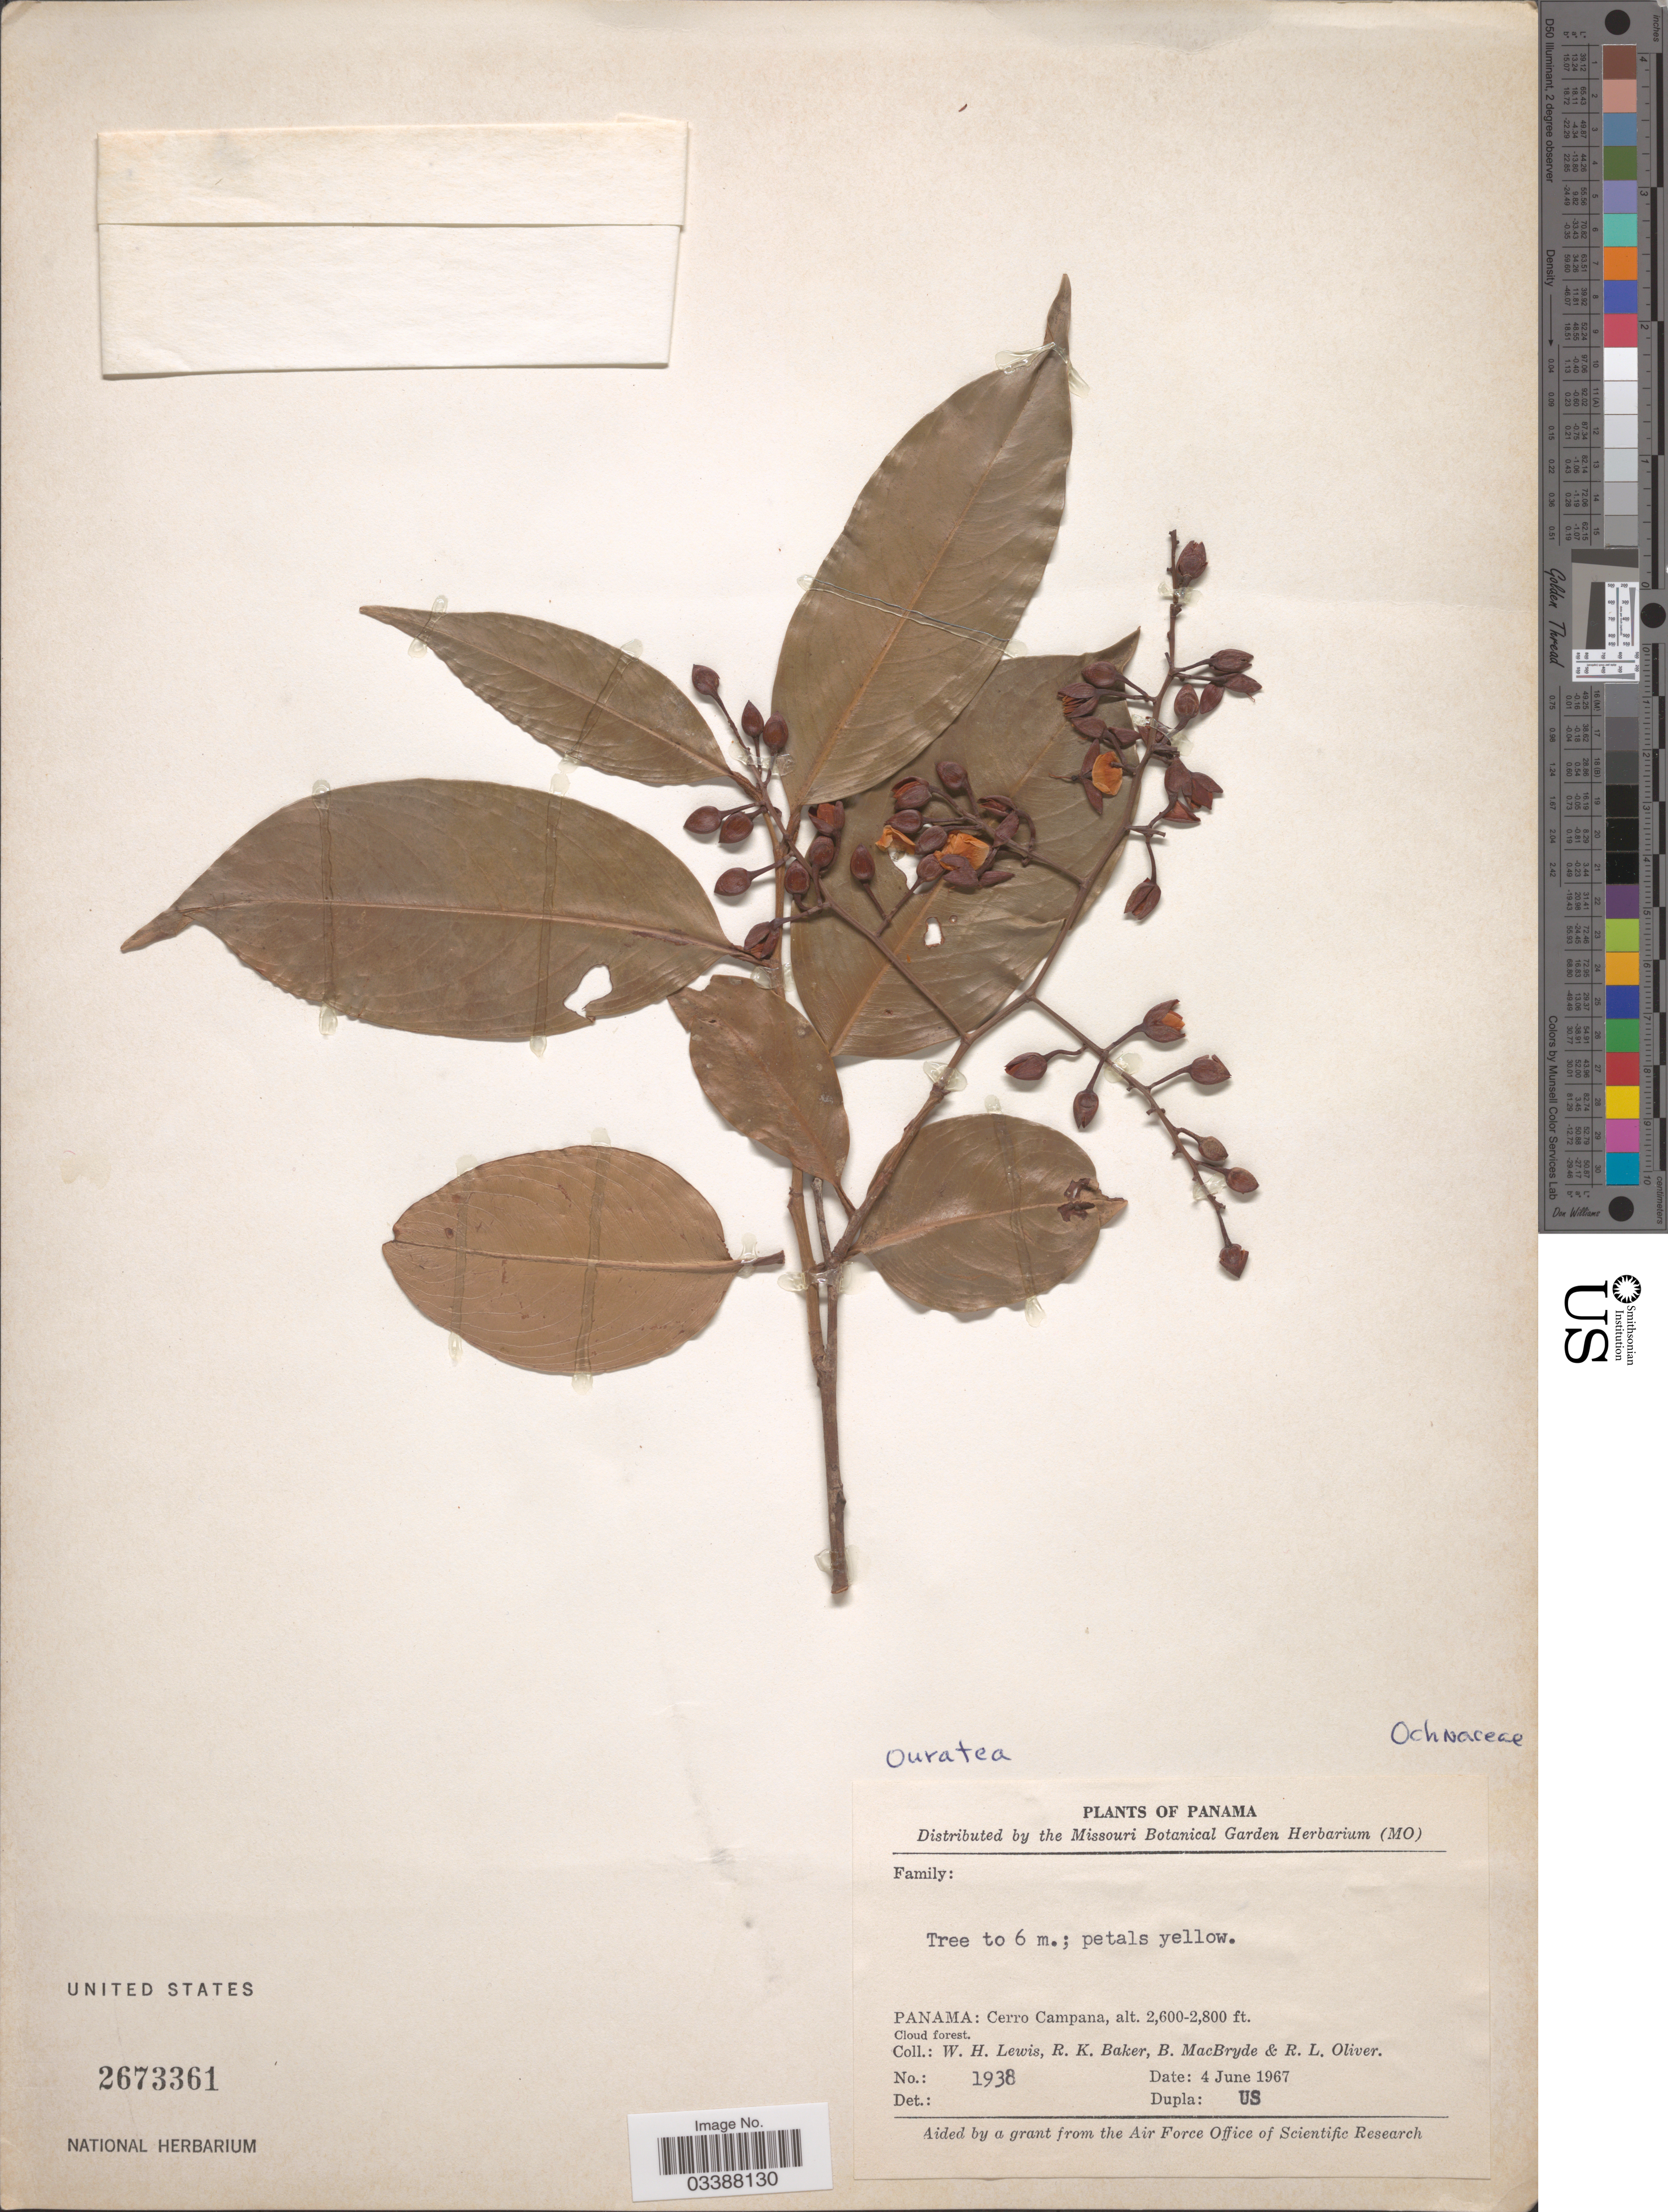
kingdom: Plantae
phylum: Tracheophyta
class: Magnoliopsida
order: Malpighiales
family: Ochnaceae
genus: Ouratea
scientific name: Ouratea sp.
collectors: W. H. Lewis, R. K. Baker, B. MacBryde & R. Oliver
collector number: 1938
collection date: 1967-06-04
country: Panama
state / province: Panamá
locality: Cerro Campana.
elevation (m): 792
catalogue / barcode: US 2673361